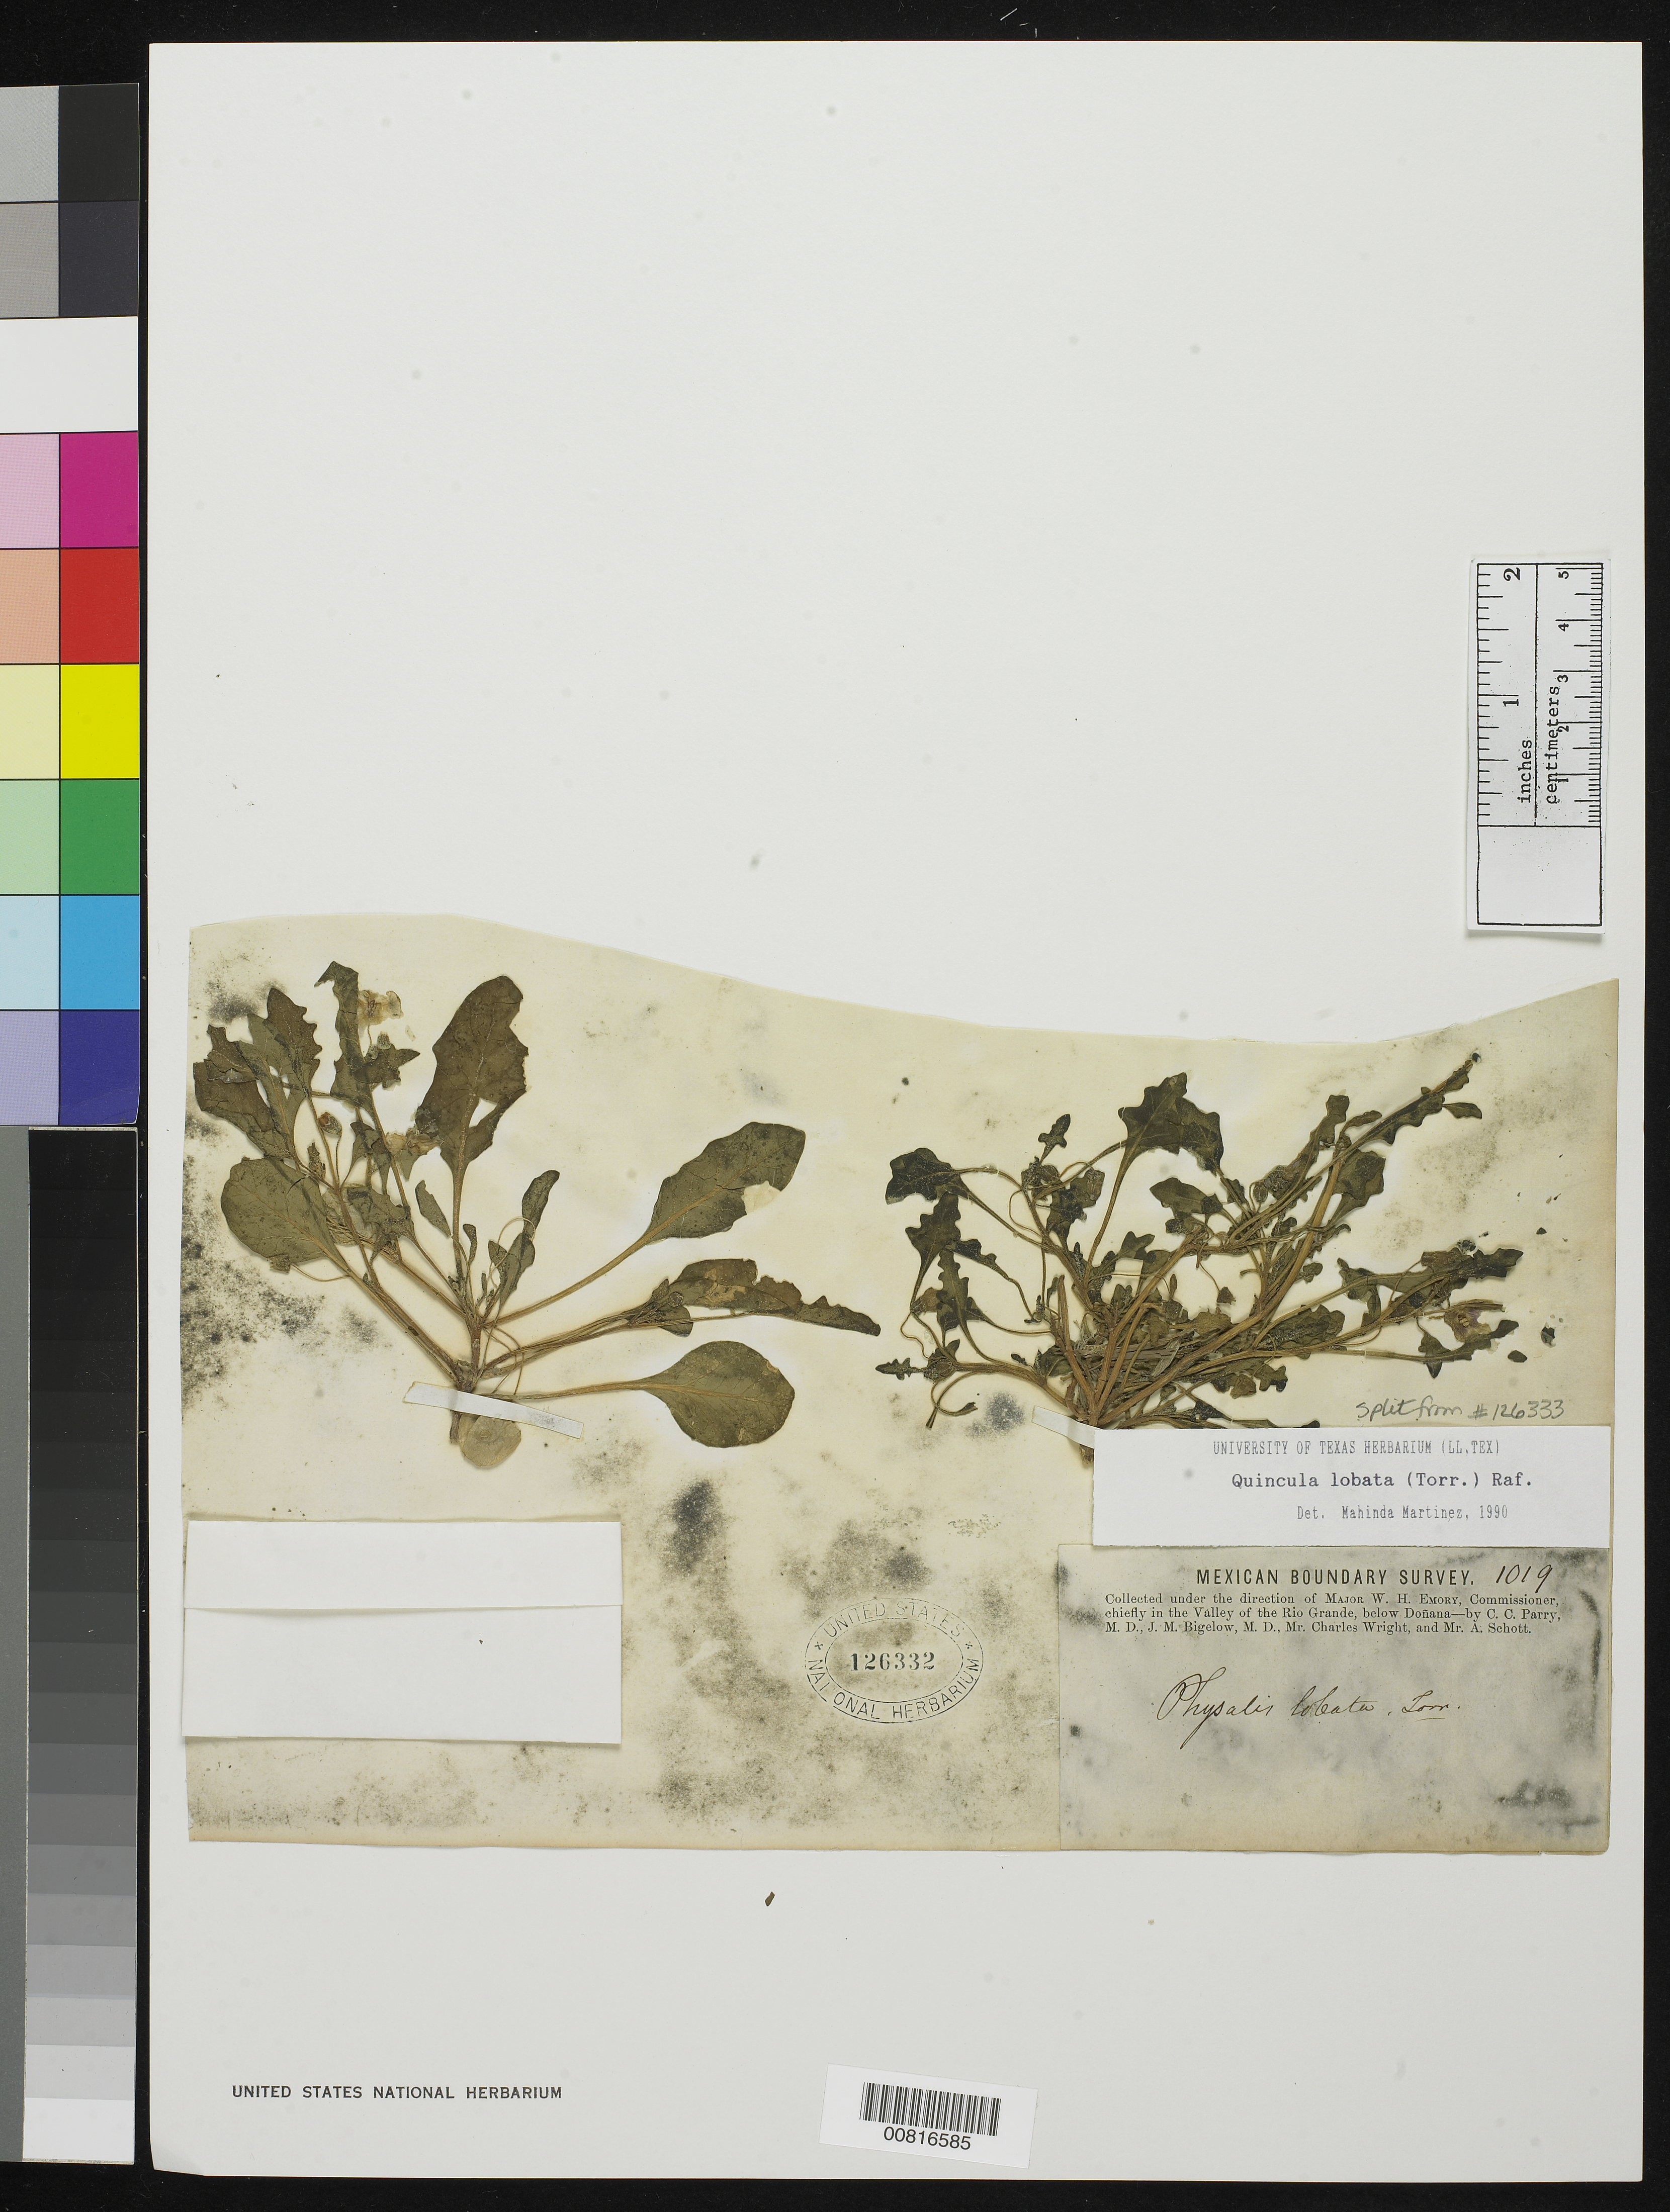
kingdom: Plantae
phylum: Tracheophyta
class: Magnoliopsida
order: Solanales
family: Solanaceae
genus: Quincula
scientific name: Quincula lobata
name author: (Torr.) Raf.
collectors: C. C. Parry, J. M. Bigelow, C. Wright & A. C. V. Schott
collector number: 1019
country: United States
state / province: New Mexico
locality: Valley of the Rio Grande, below Doñana, New Mexico.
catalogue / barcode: US 126332